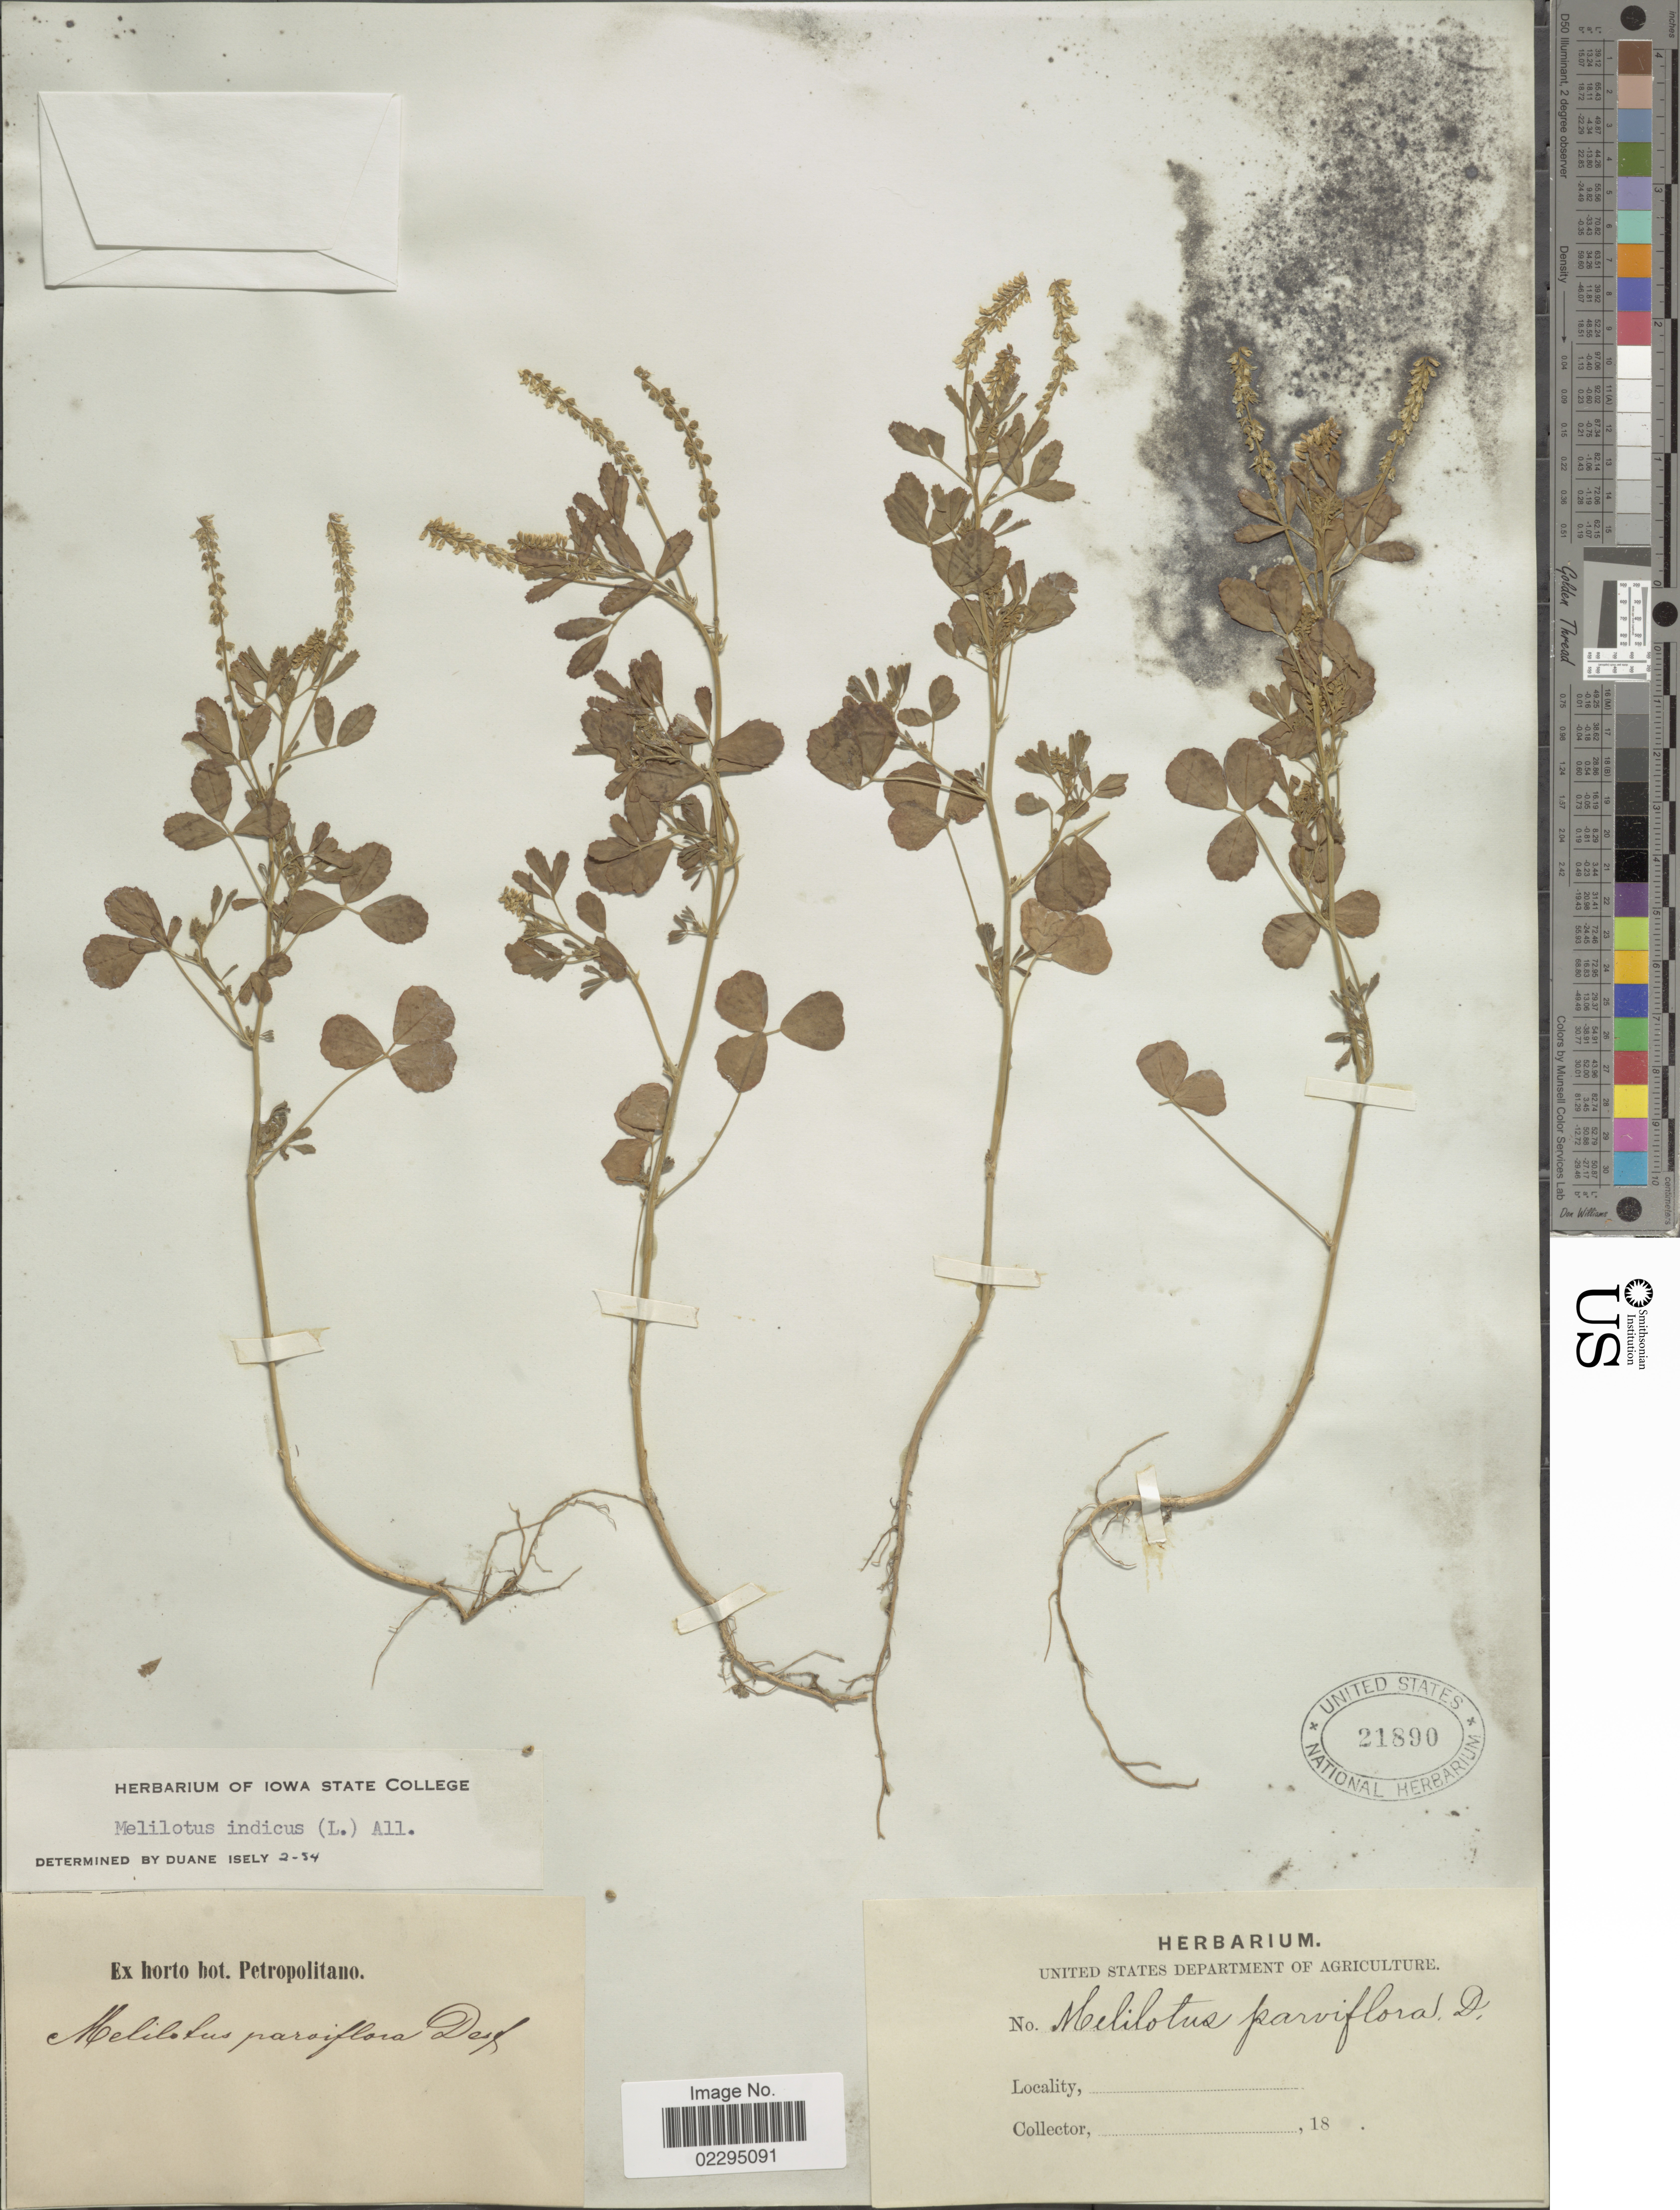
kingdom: Plantae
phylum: Tracheophyta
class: Magnoliopsida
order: Fabales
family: Fabaceae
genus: Melilotus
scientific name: Melilotus indicus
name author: (L.) All.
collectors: ex Horto Bot. Petropolitano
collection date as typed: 18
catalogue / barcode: US 21890